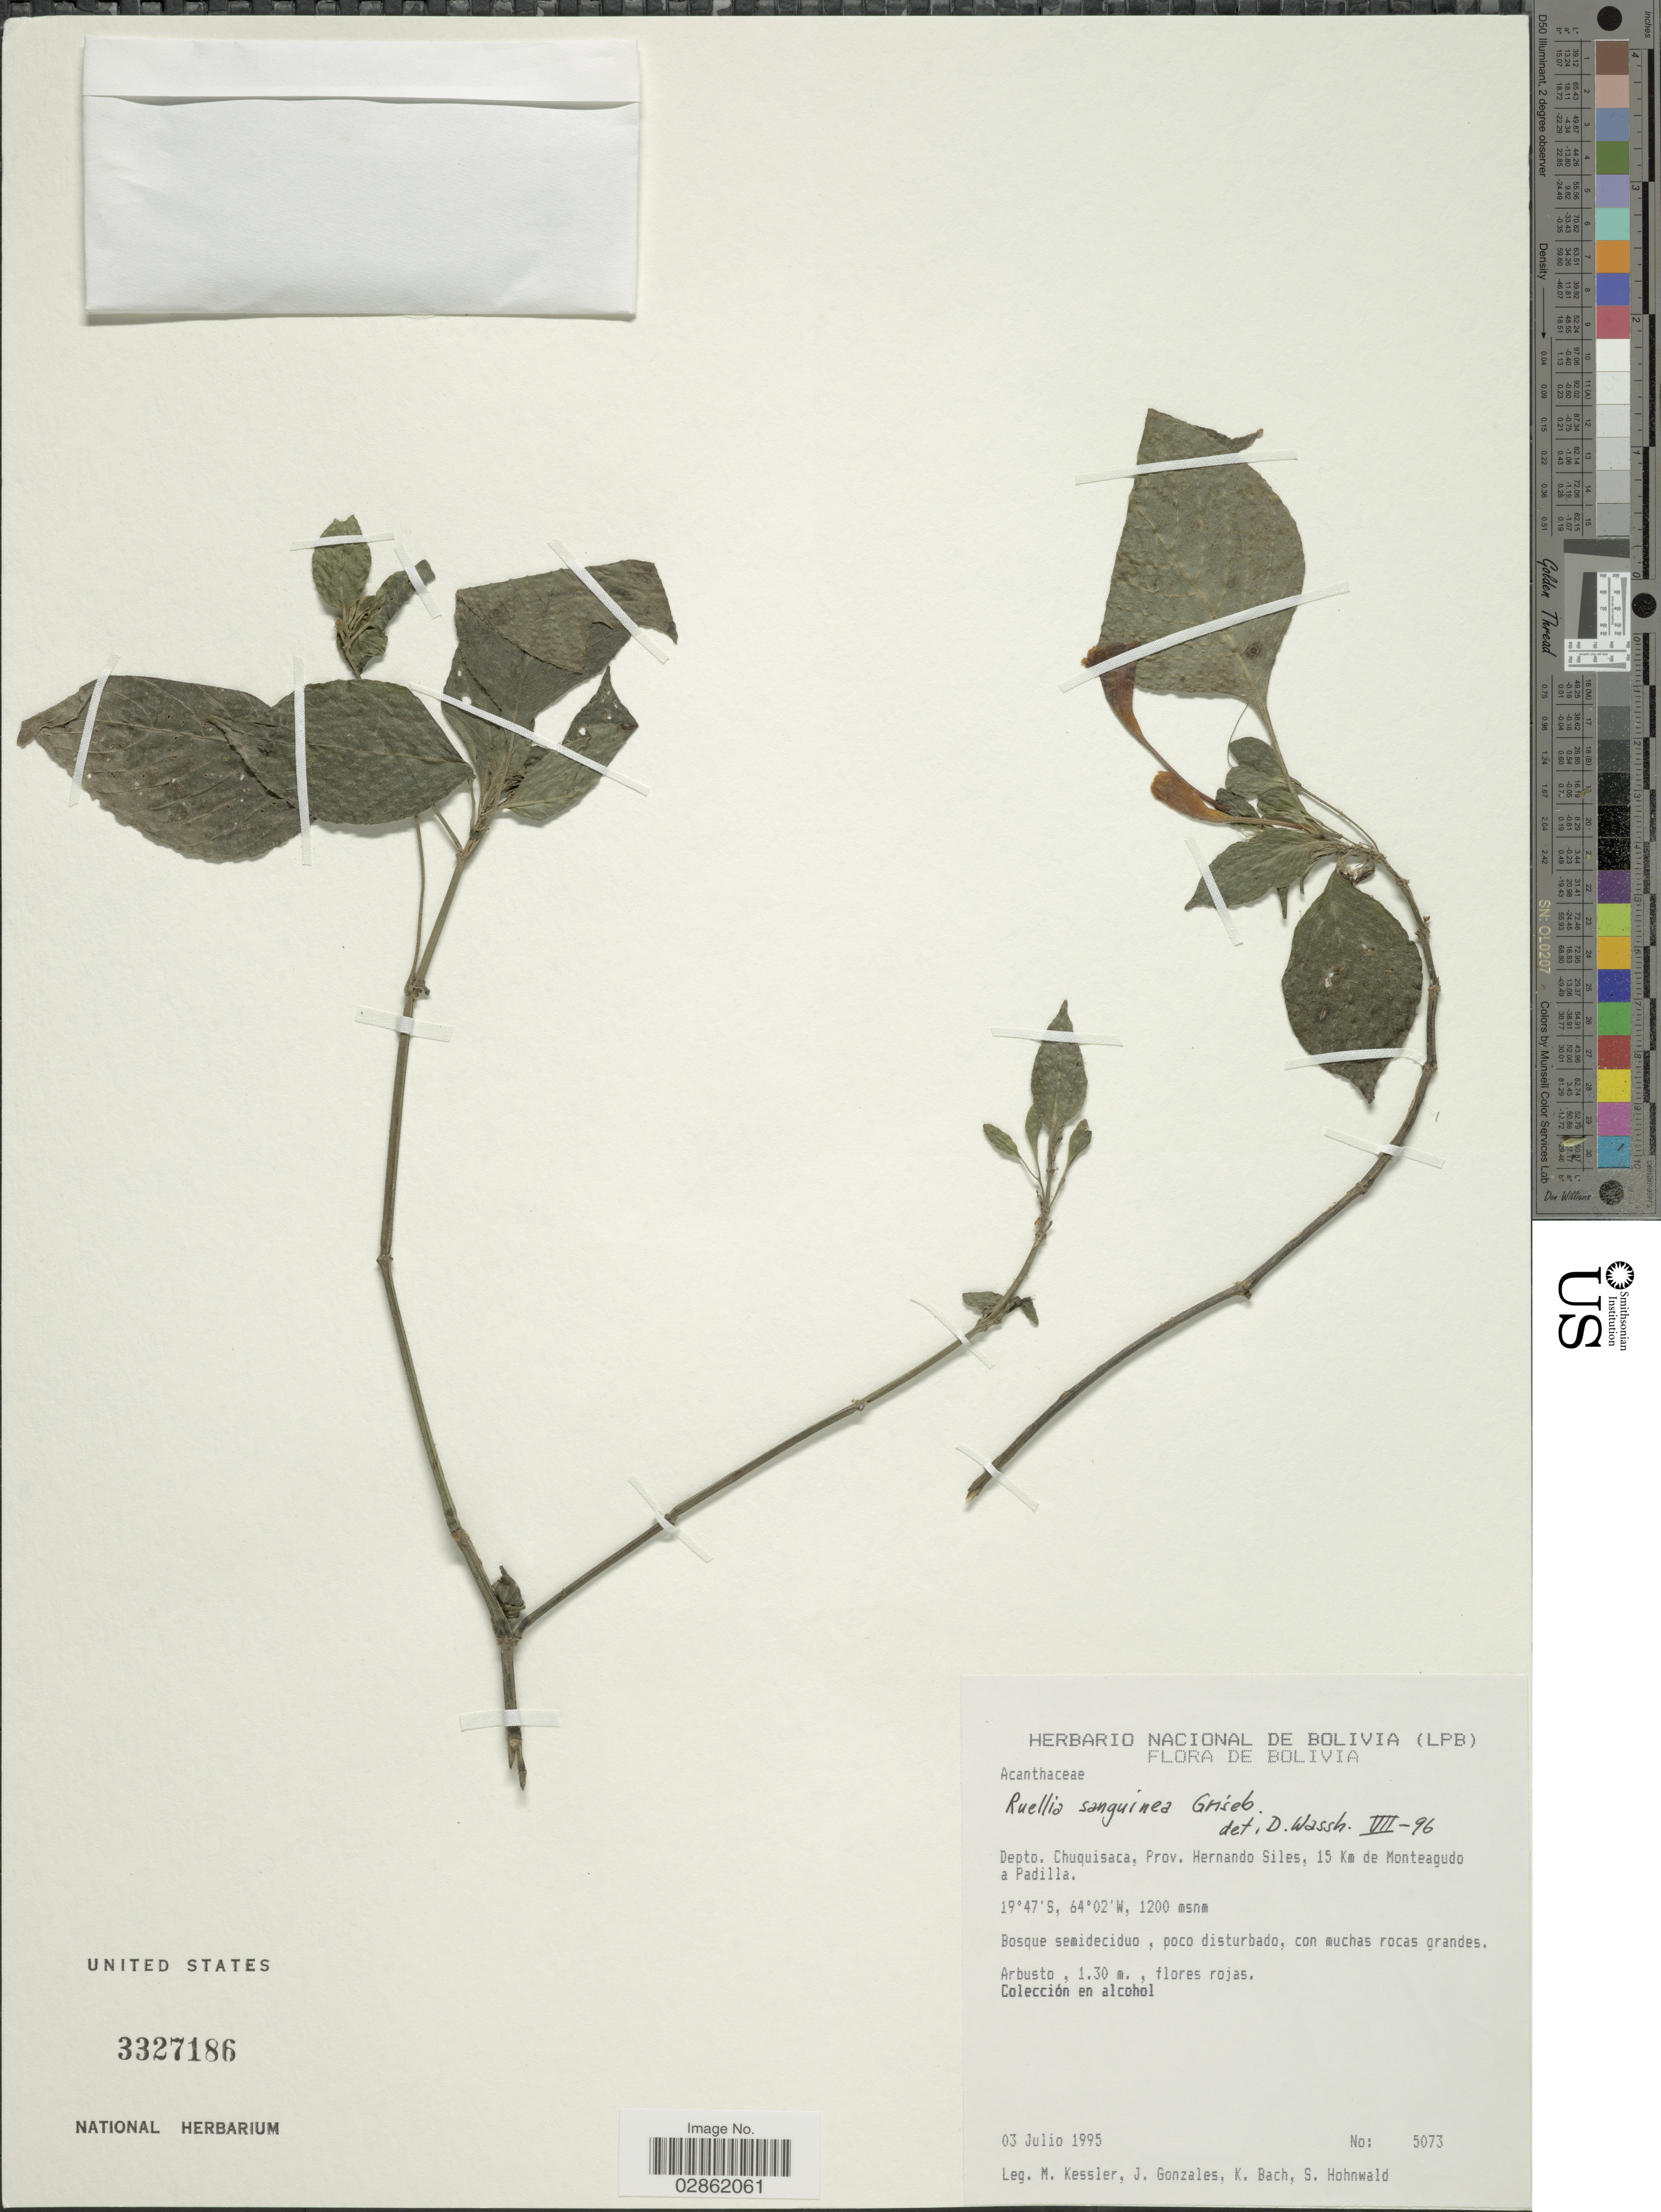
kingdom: Plantae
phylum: Tracheophyta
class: Magnoliopsida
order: Lamiales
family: Acanthaceae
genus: Ruellia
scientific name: Ruellia sanguinea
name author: Griseb.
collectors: M. Kessler, J. Gonzales, K. Bach & S. Hohnwald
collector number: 5073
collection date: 1995-07-03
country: Bolivia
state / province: Chuquisaca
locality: Depto. Chuquisaca, Prov. Hernando Siles, 15 Km de Montegudo a Padilla.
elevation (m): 1200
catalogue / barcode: US 3327186